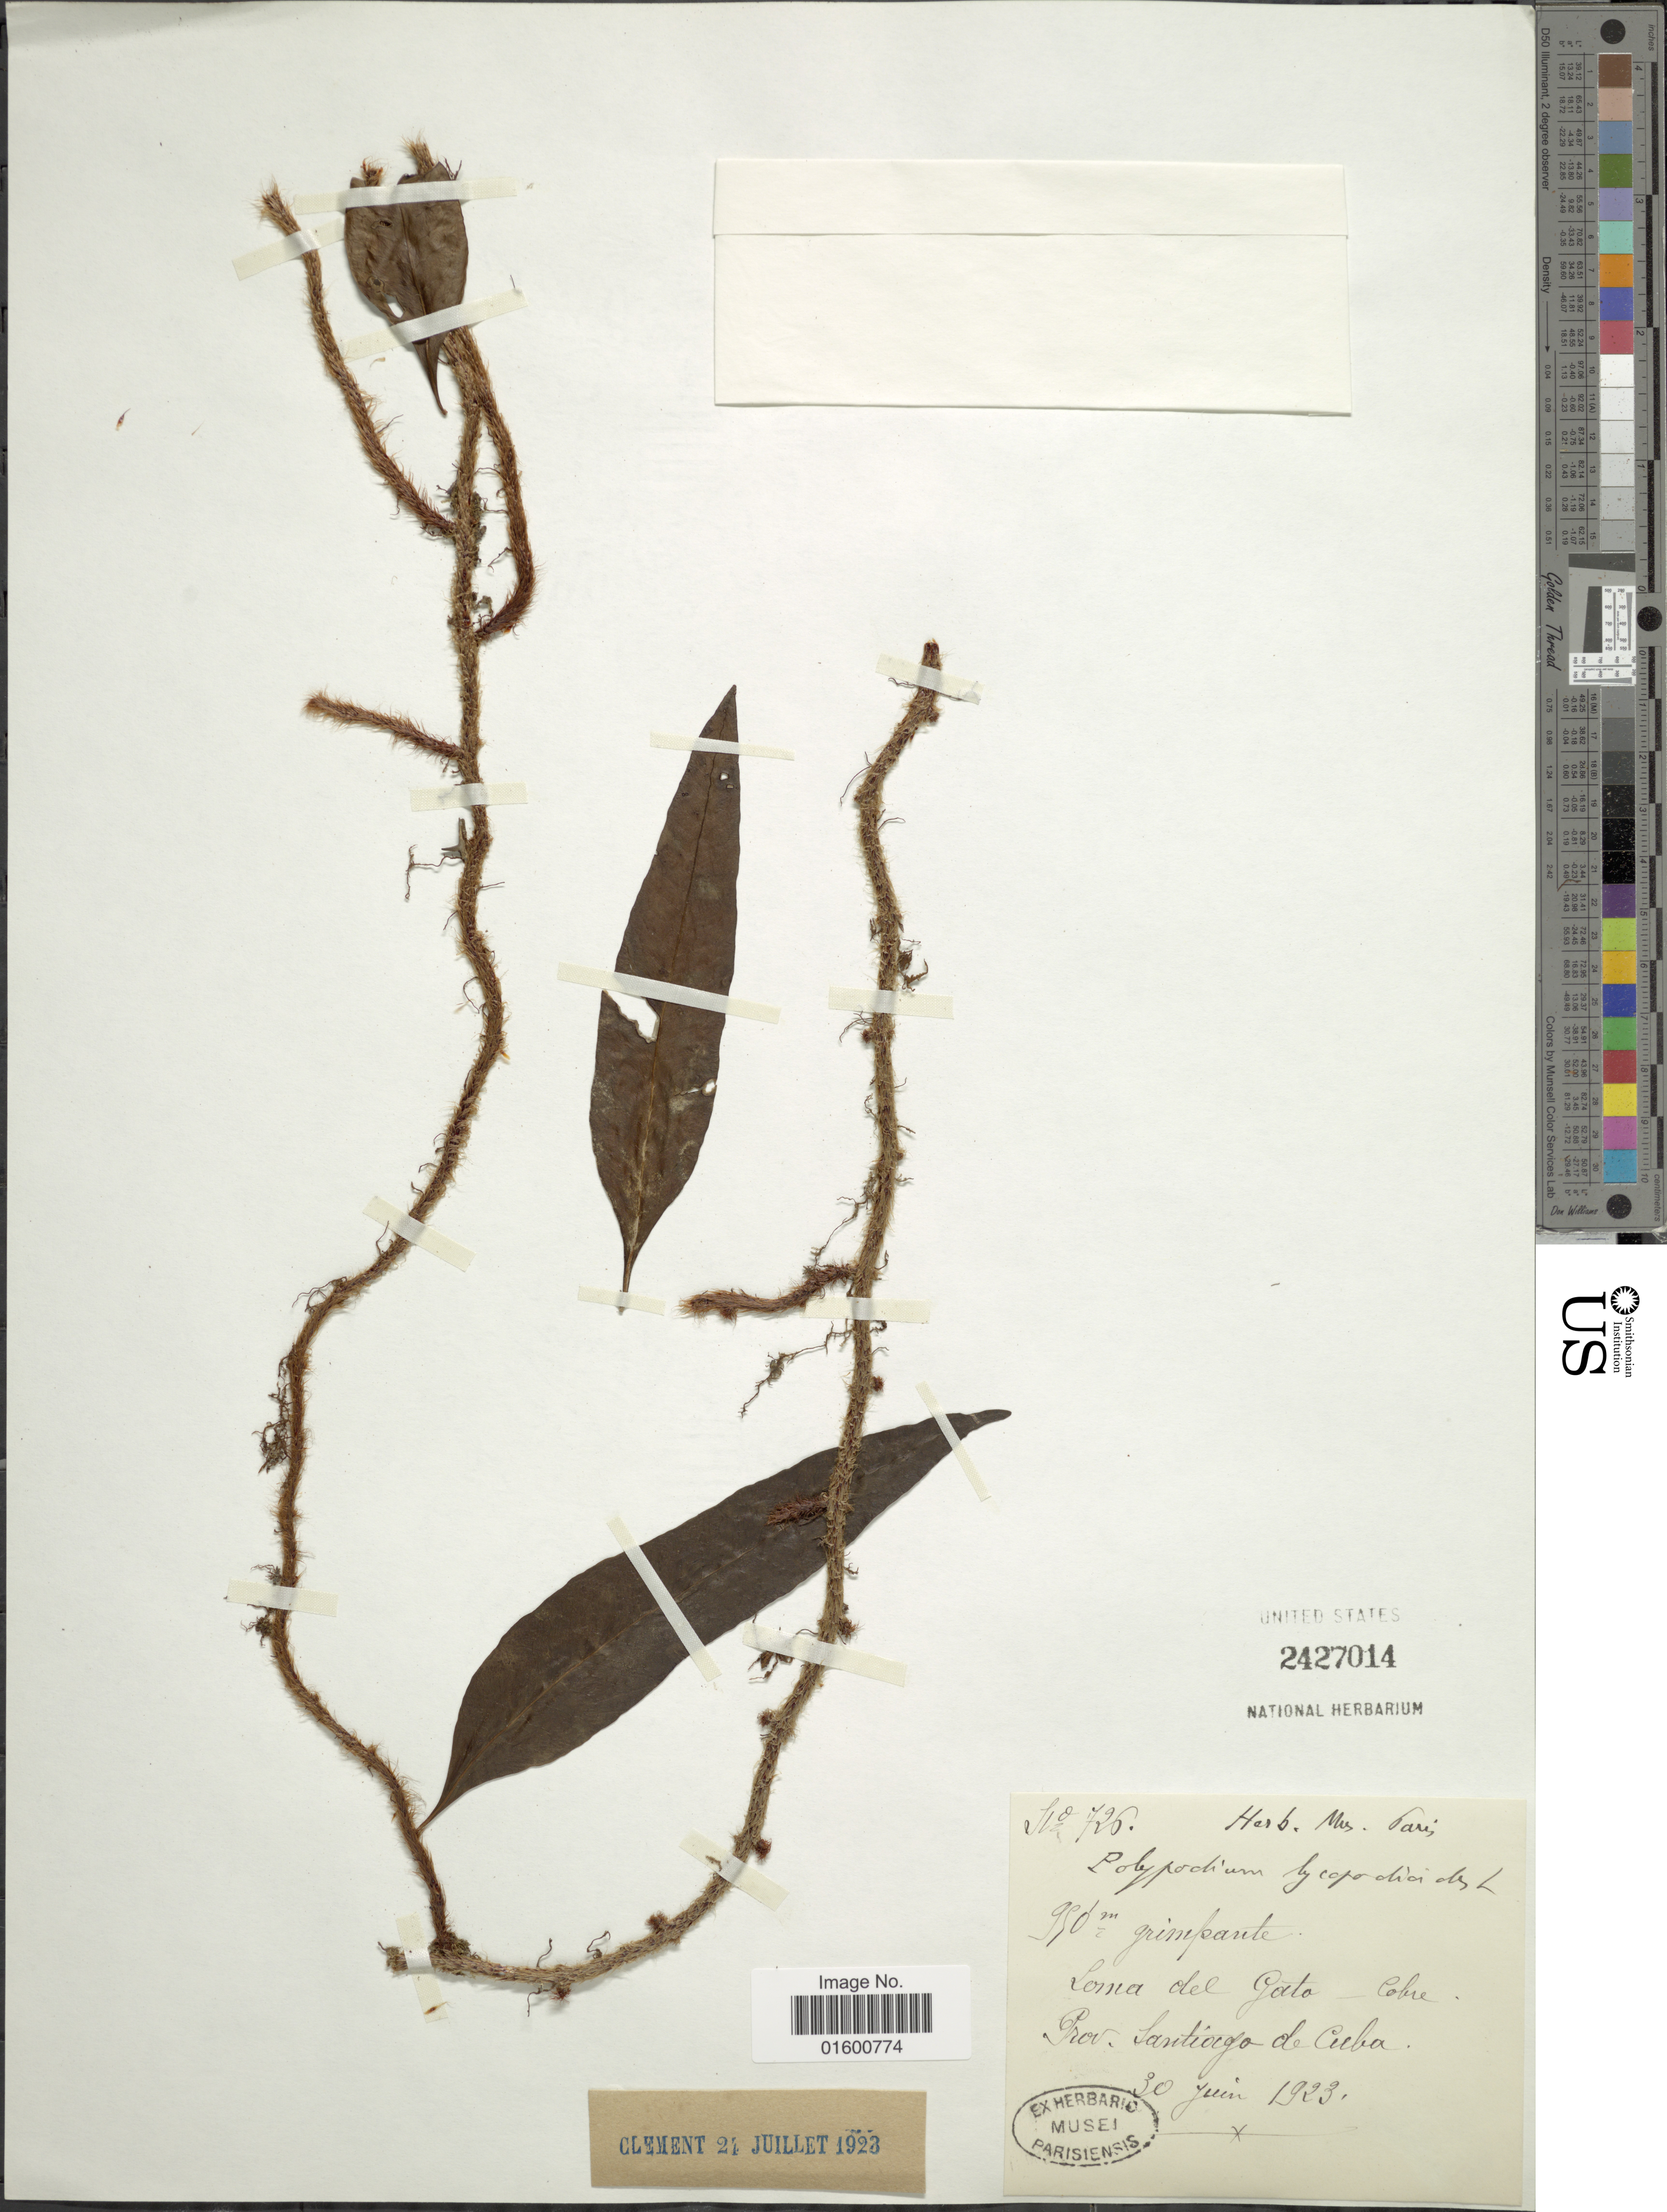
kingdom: Plantae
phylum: Tracheophyta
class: Polypodiopsida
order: Polypodiales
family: Polypodiaceae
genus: Microgramma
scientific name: Microgramma lycopodioides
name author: (L.) Copel.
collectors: ex herb. Mus. Paris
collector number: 726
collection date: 1923-06-30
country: Cuba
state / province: Santiago de Cuba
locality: Loma del Gato-Cobre, Prov. Santiago de Cuba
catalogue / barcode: US 2427014